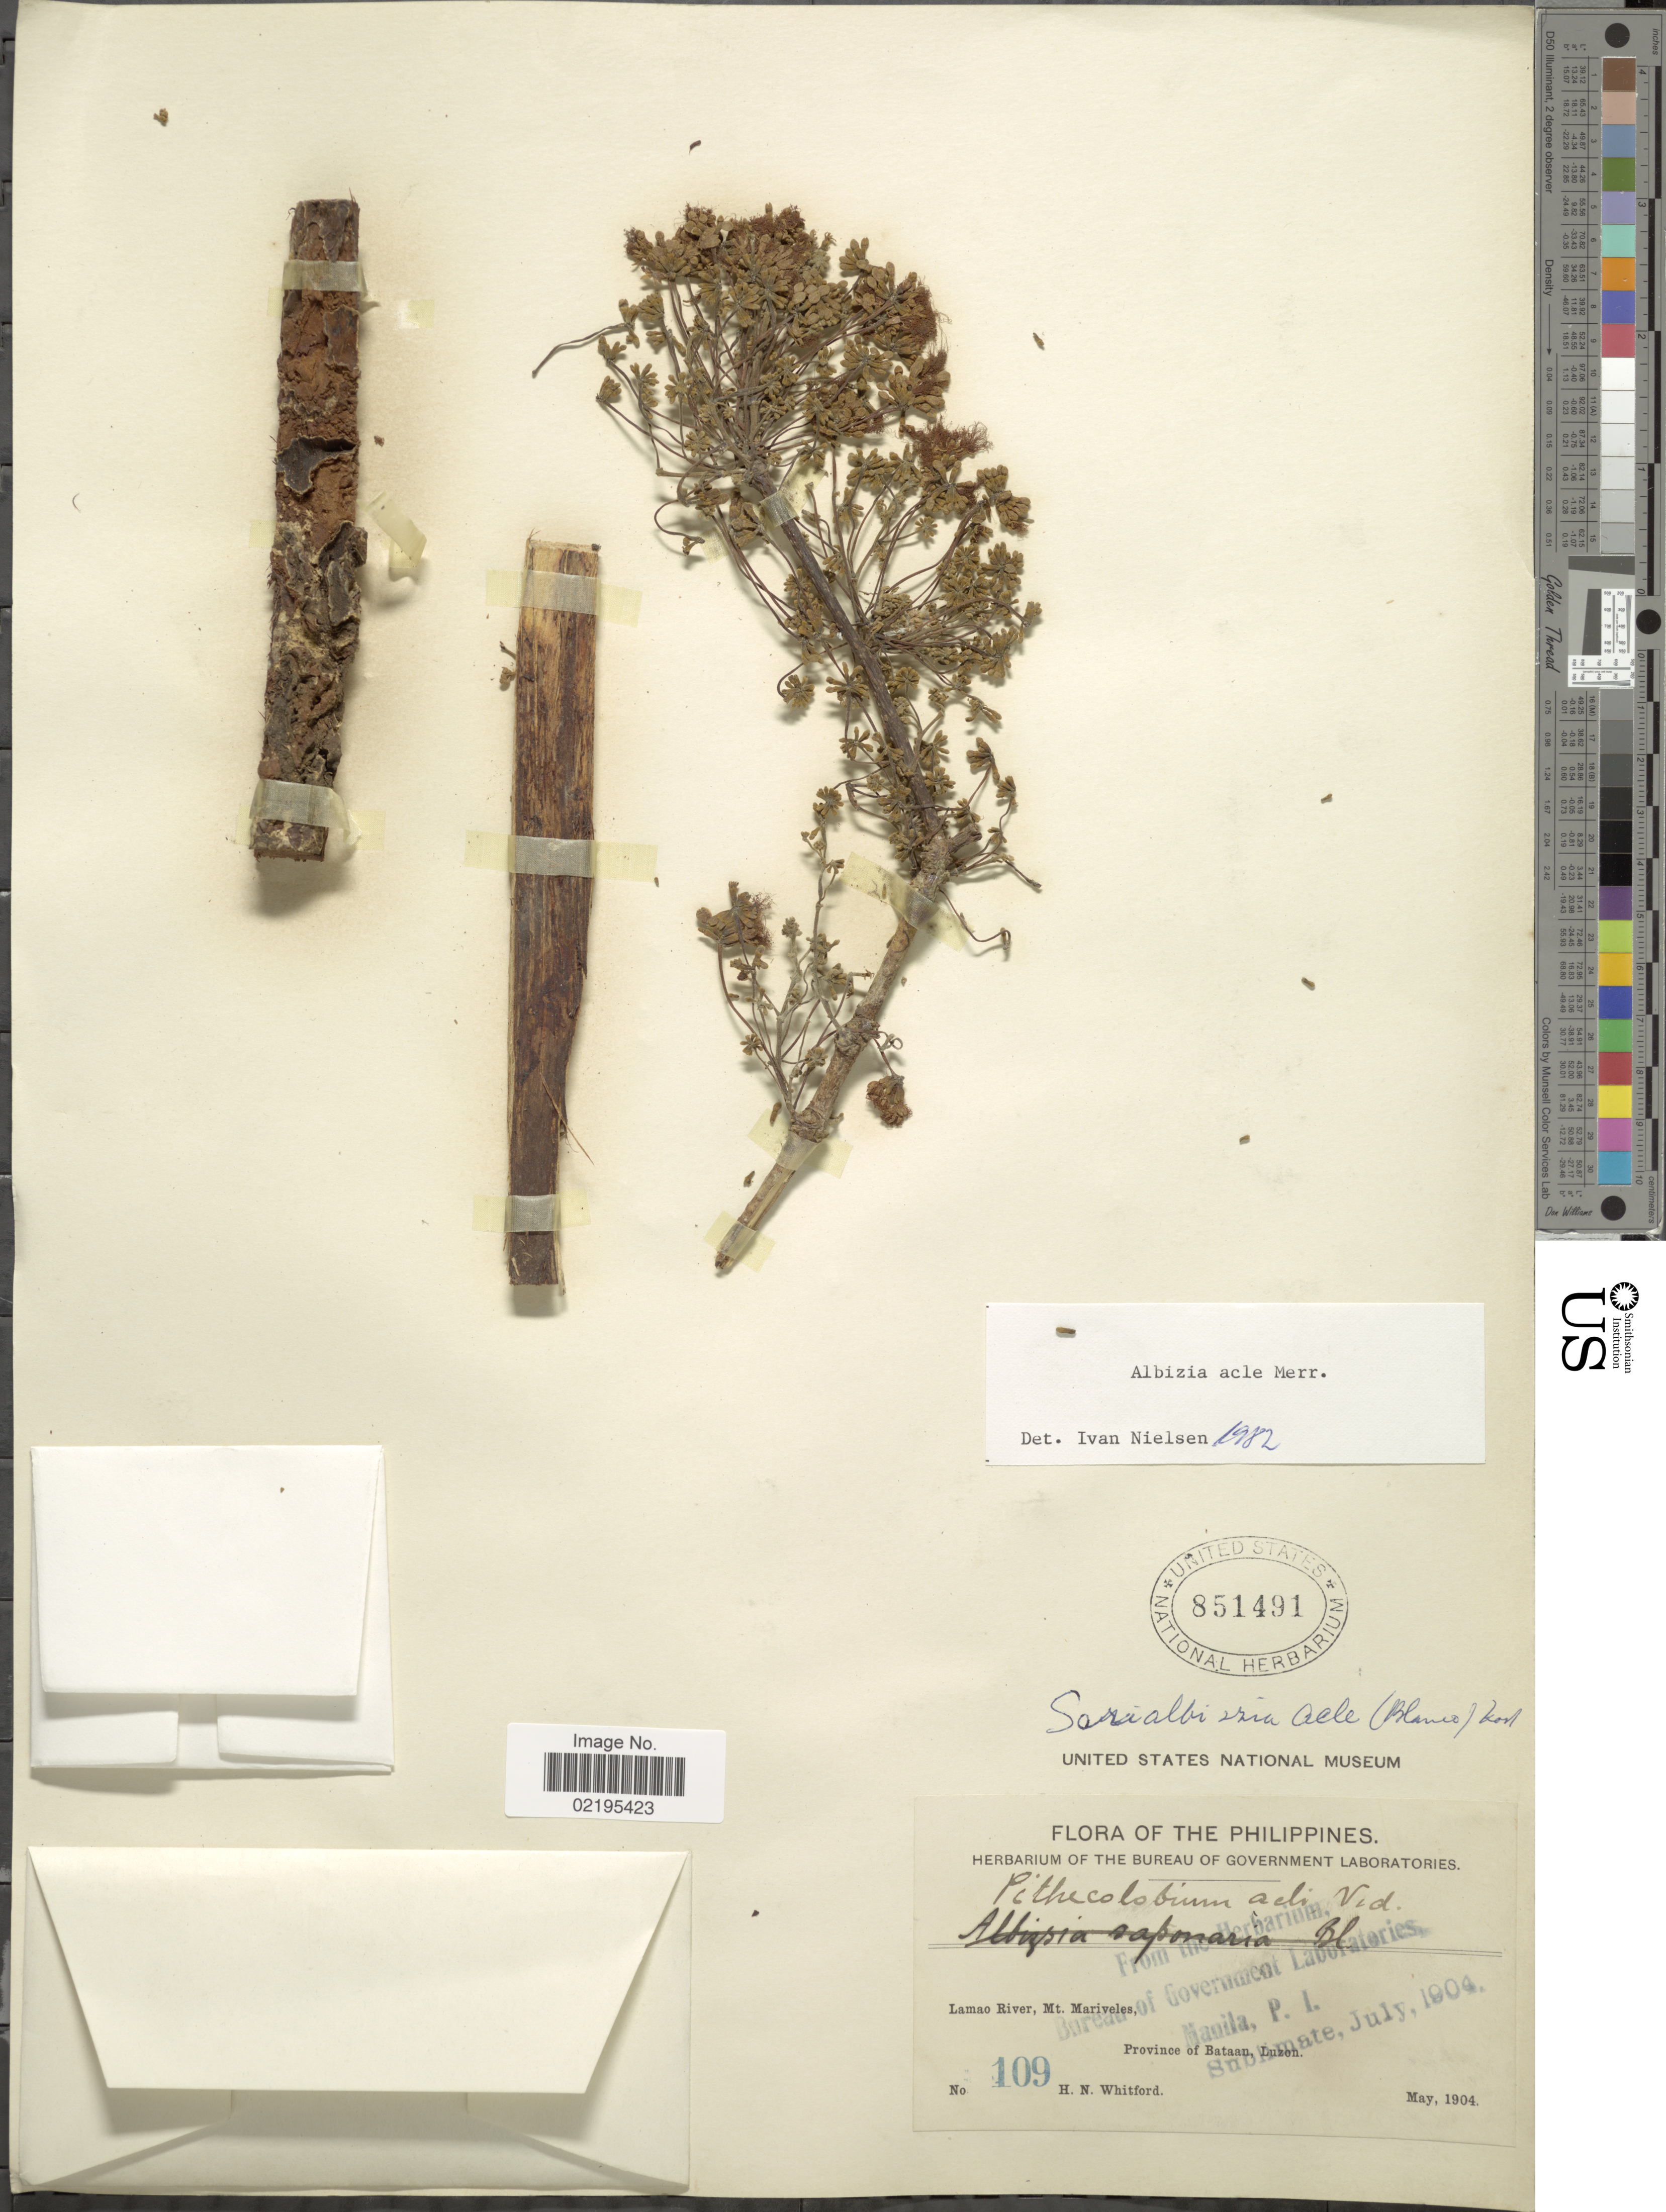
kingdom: Plantae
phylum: Tracheophyta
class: Magnoliopsida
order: Fabales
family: Fabaceae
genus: Albizia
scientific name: Albizia acle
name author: (Blanco) Merr.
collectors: H. N. Whitford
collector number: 109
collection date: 1904-05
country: Philippines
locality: Lamao River, Mt. Mariveles, Prov. Bataan, Central Luzon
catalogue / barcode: US 851491